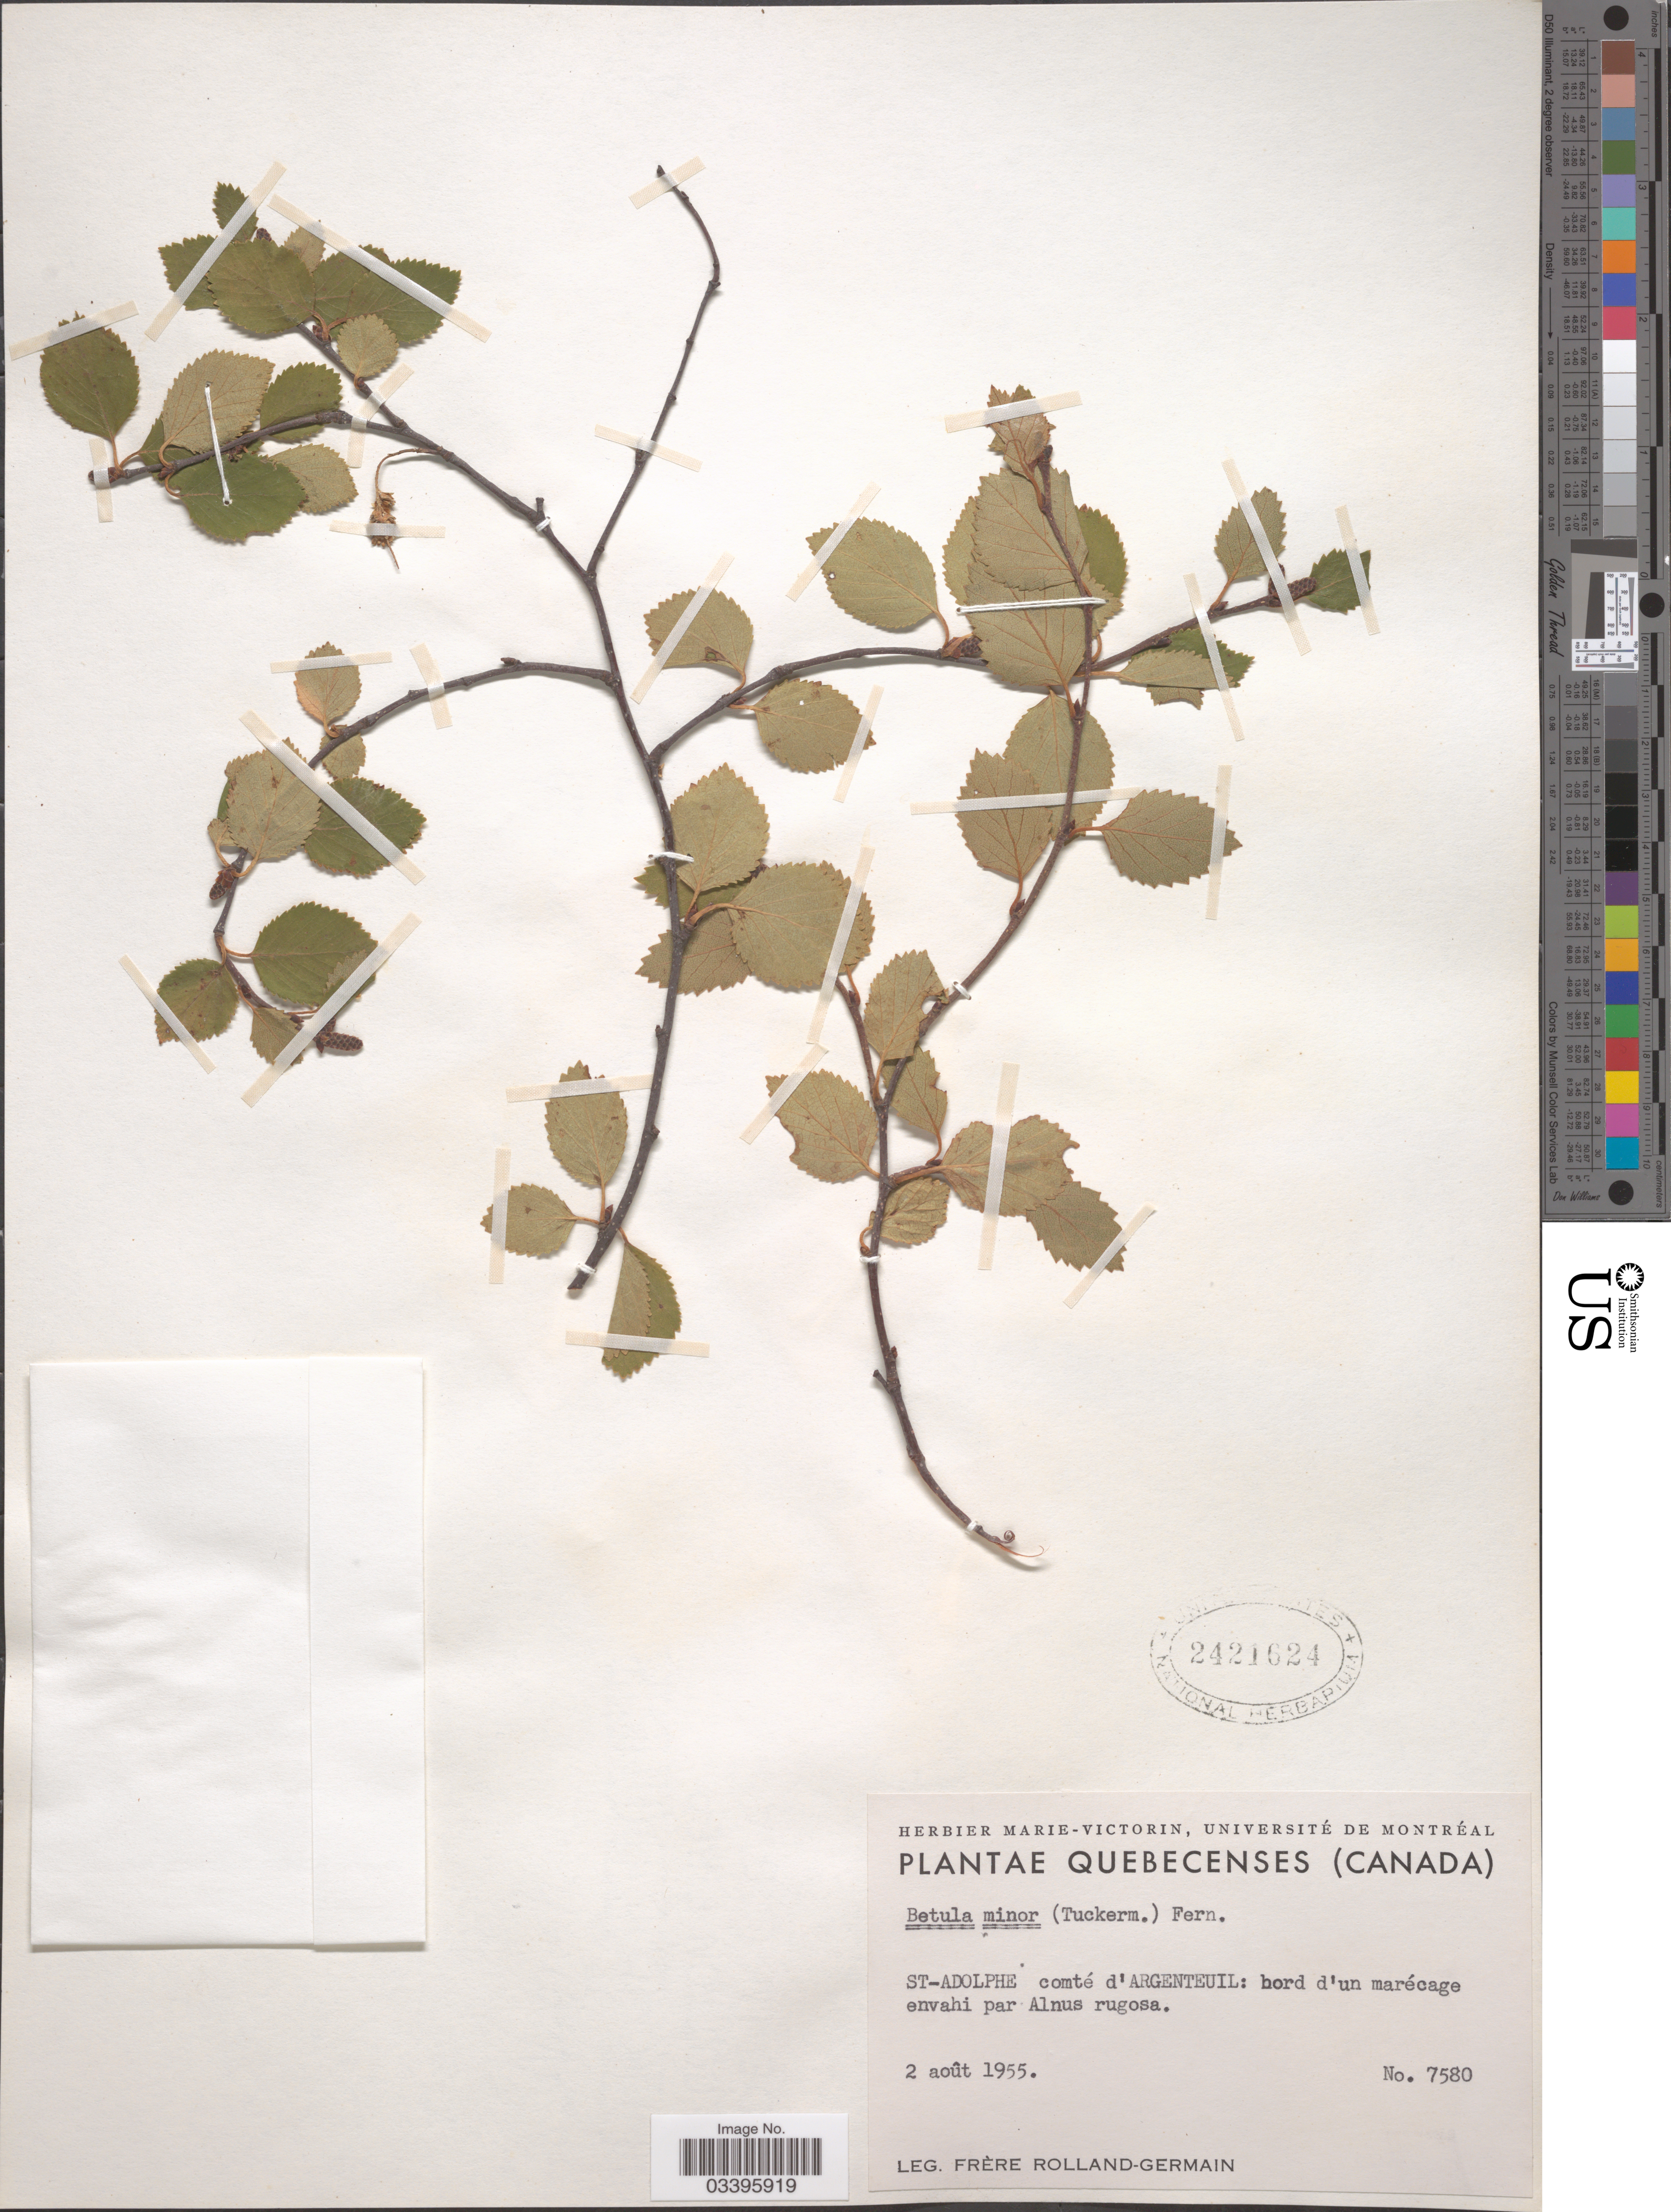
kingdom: Plantae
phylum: Tracheophyta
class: Magnoliopsida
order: Fagales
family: Betulaceae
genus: Betula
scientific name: Betula minor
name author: (Tuck.) Fernald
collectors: Rolland-Germain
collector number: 7580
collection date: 1955-08-02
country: Canada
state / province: Quebec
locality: St-Adolphe comté d'Argenteuil: bord d'un marécage envahi par Alnus rugosa.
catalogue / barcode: US 2421624